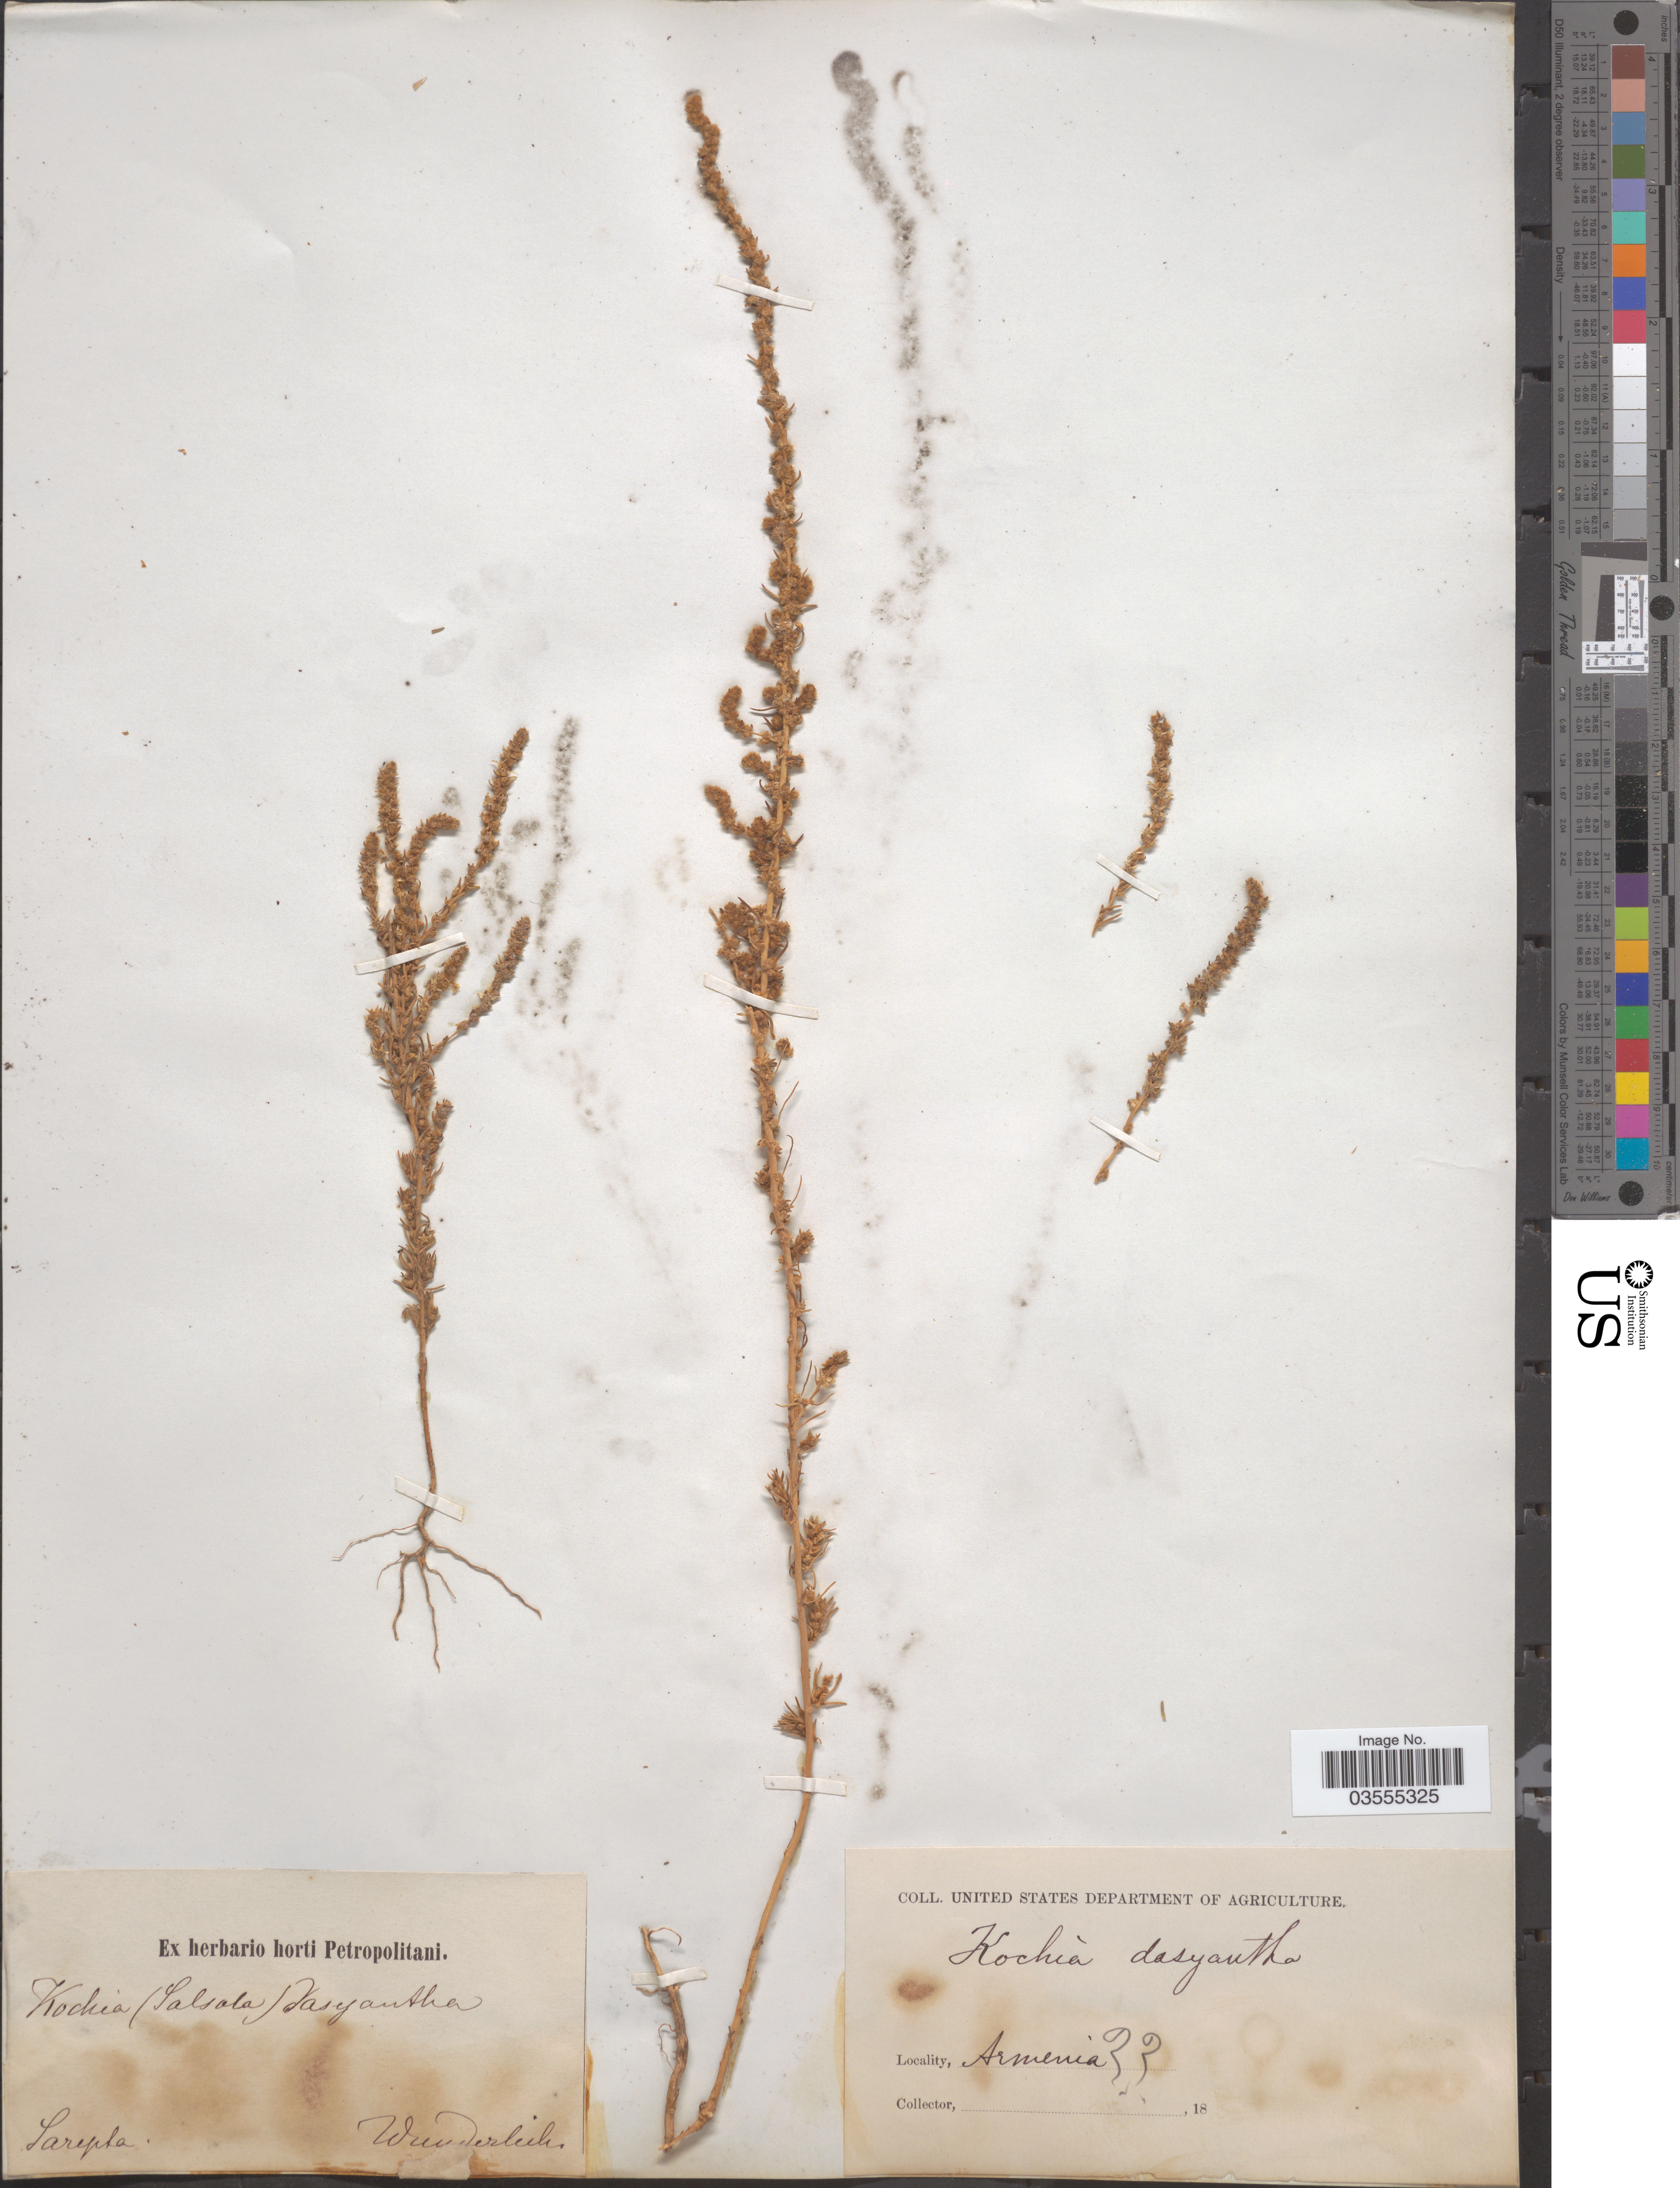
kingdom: Plantae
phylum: Tracheophyta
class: Magnoliopsida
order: Caryophyllales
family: Amaranthaceae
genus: Bassia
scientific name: Bassia laniflora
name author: (S.G. Gmel.) A.J. Scott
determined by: Strong, Mark T., (BOT), Smithsonian Institution - National Museum of Natural History (UNITED STATES)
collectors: Wunderlich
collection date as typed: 18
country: Russian Federation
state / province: Volgograd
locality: Sarepta.